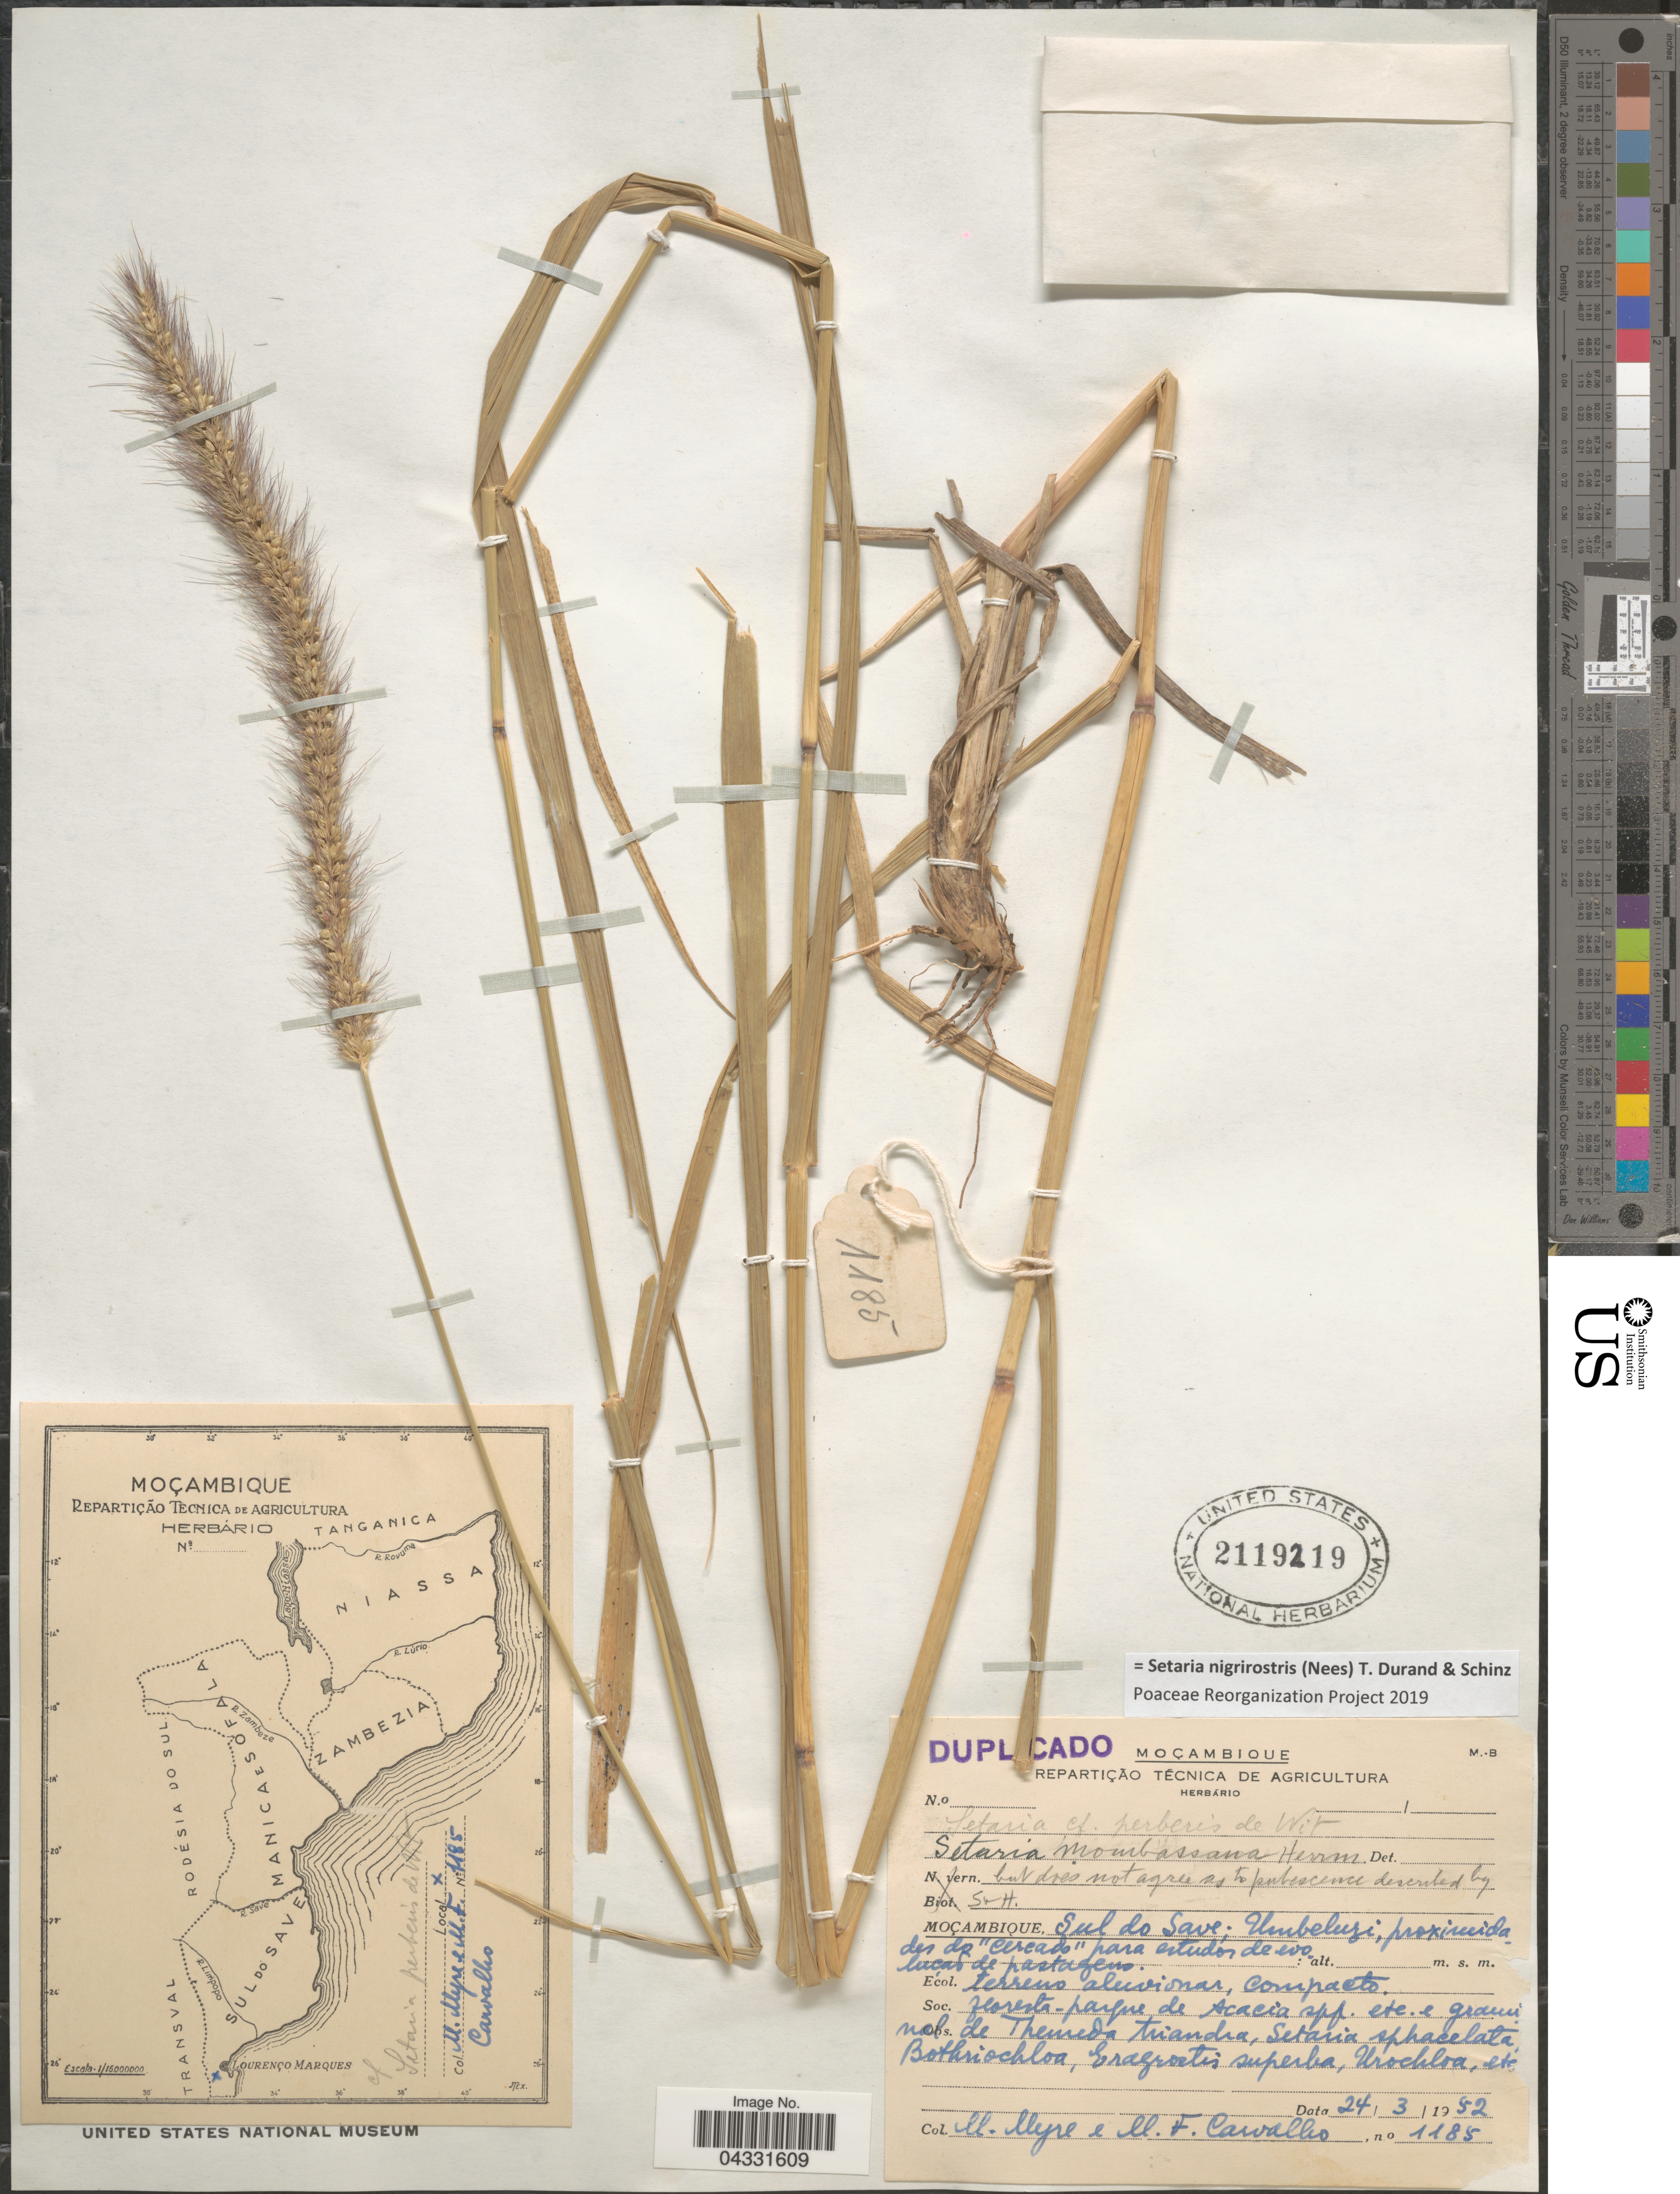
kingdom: Plantae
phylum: Tracheophyta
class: Liliopsida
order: Poales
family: Poaceae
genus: Setaria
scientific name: Setaria nigrirostris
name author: (Nees) Durand & Schinz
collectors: Myre, M. & M. F. Carvalho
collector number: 1185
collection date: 1952-03-24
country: Mozambique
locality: Sul do Save; Umbeluzi, proximida des do "Cereado" para situdos de volacao de pastagens.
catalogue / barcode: US 2119219